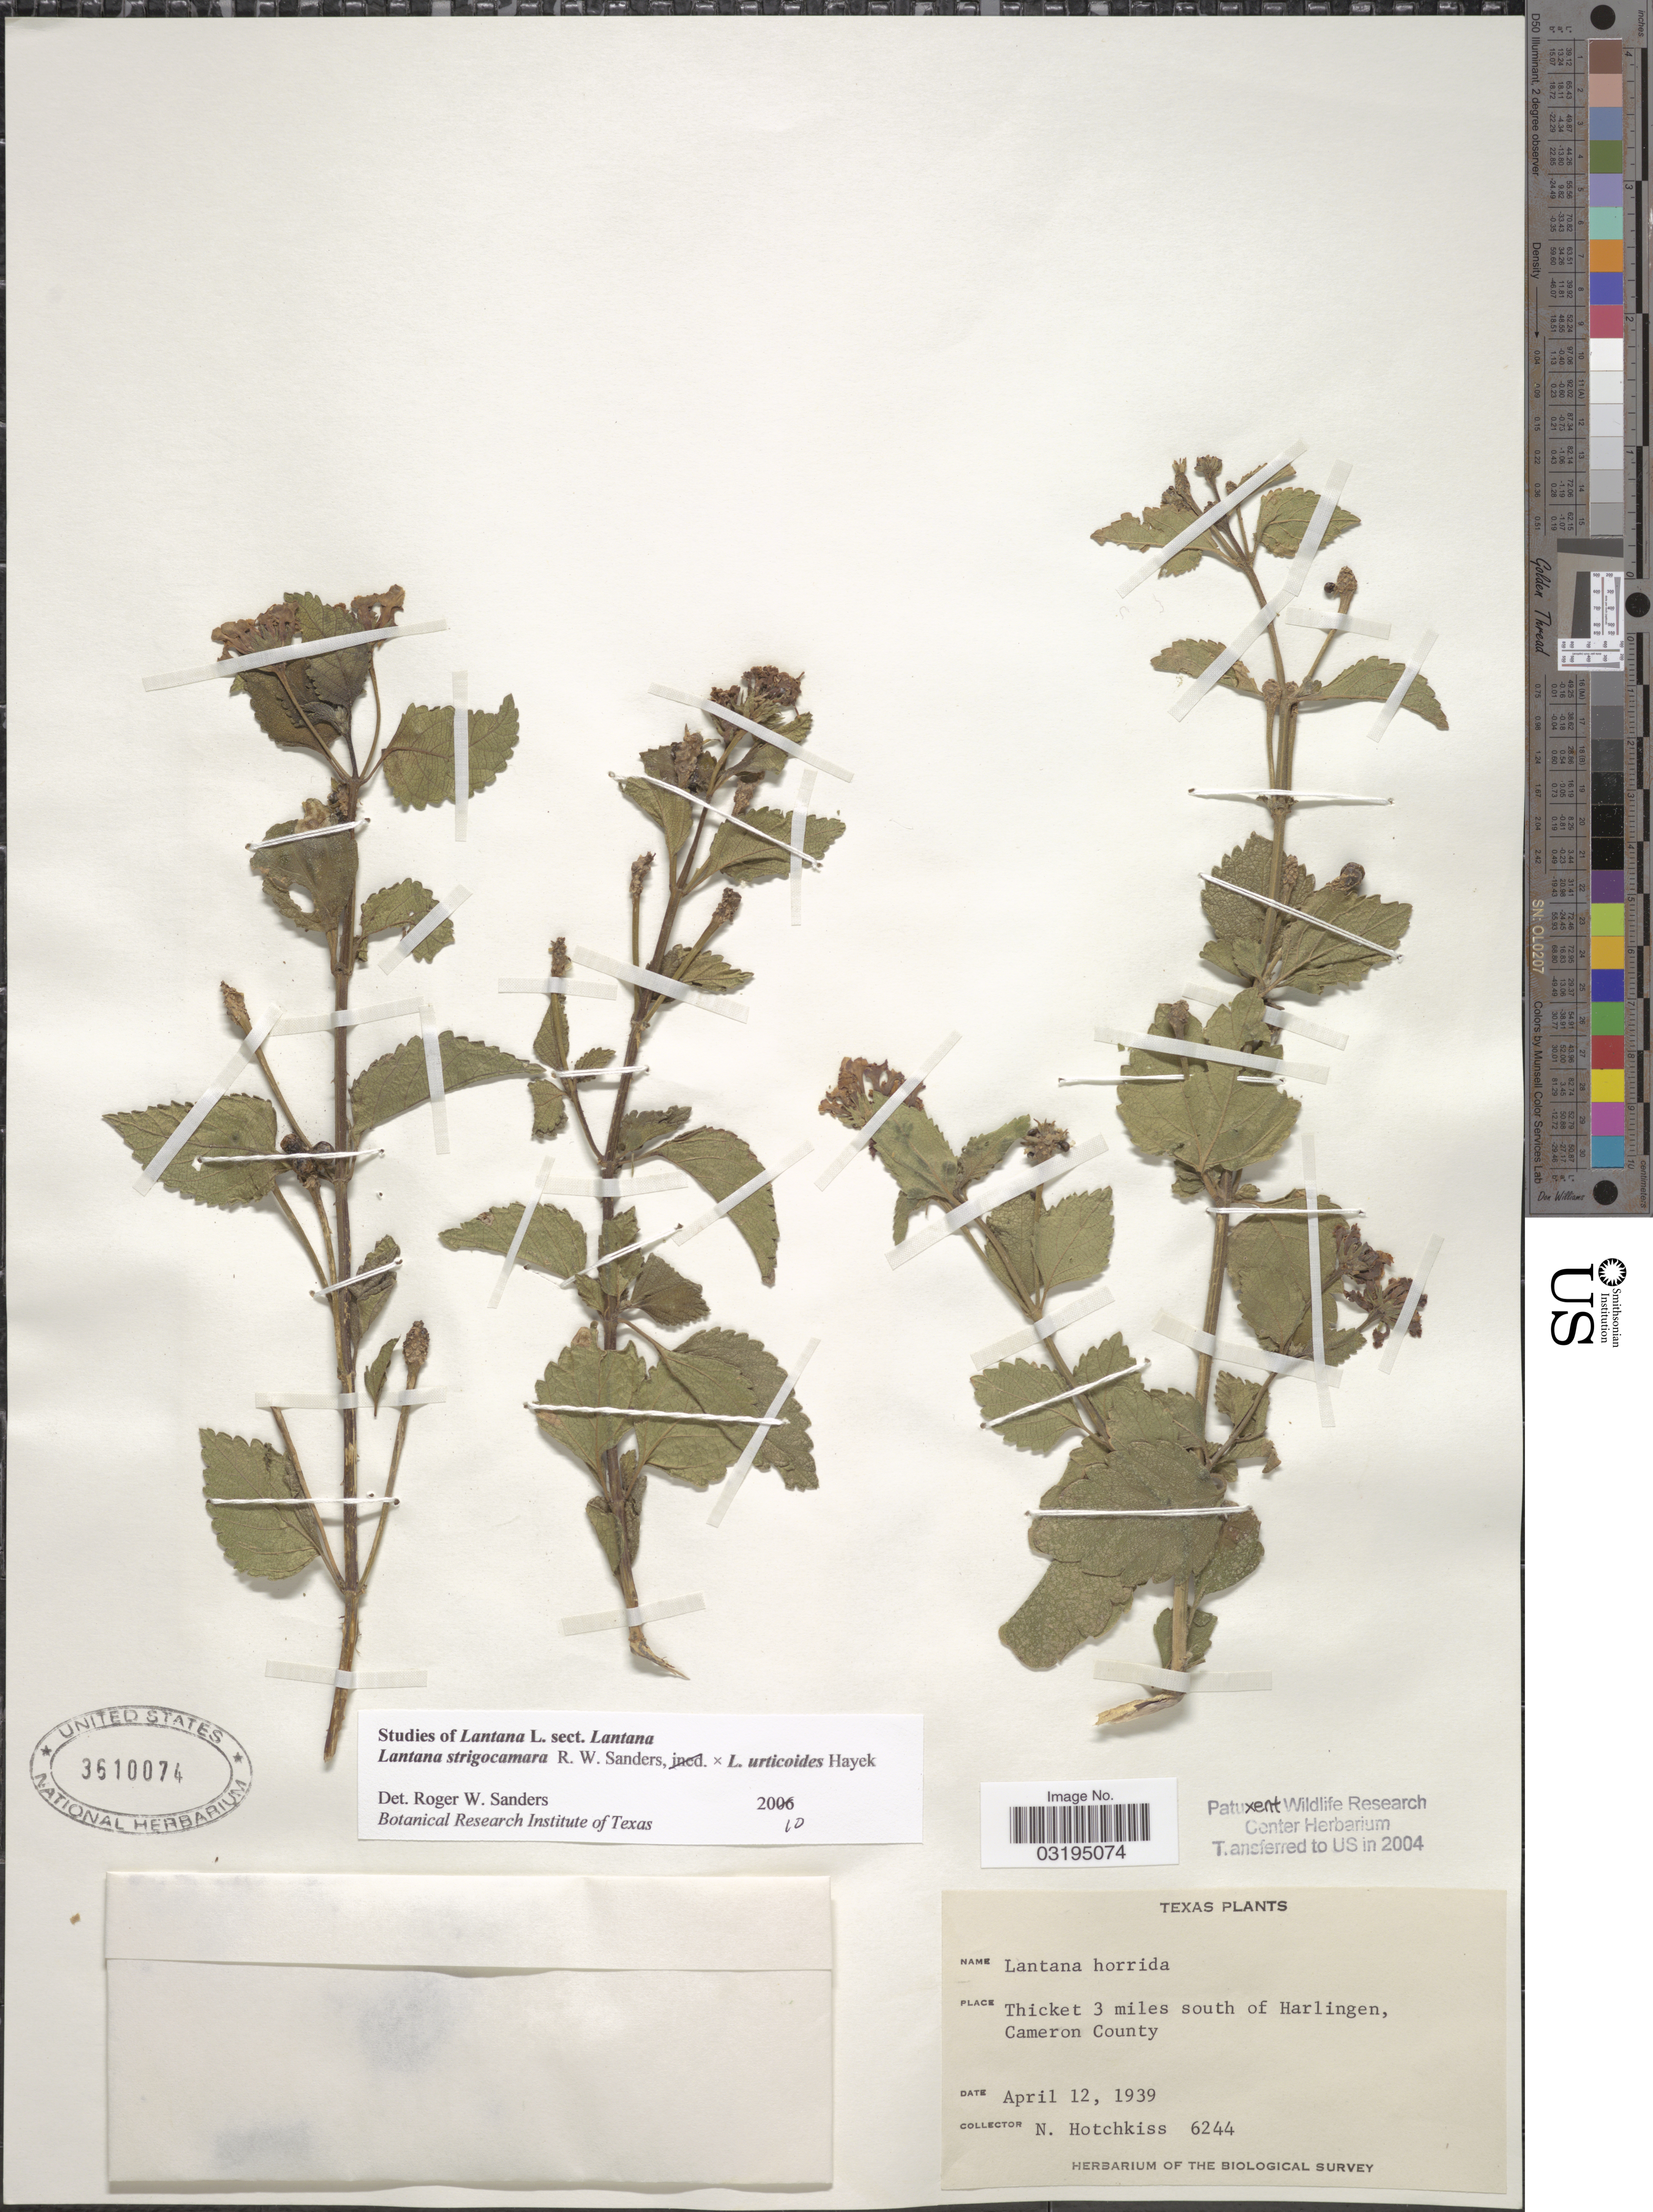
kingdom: Plantae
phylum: Tracheophyta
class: Magnoliopsida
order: Lamiales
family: Verbenaceae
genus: Lantana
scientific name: Lantana strigocamara x L. urticoides Hayek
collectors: N. Hotchkiss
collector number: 6244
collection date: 1939-04-12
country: United States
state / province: Texas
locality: Thicket 3 miles south of Harlingen, Cameron County.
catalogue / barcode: US 3610074